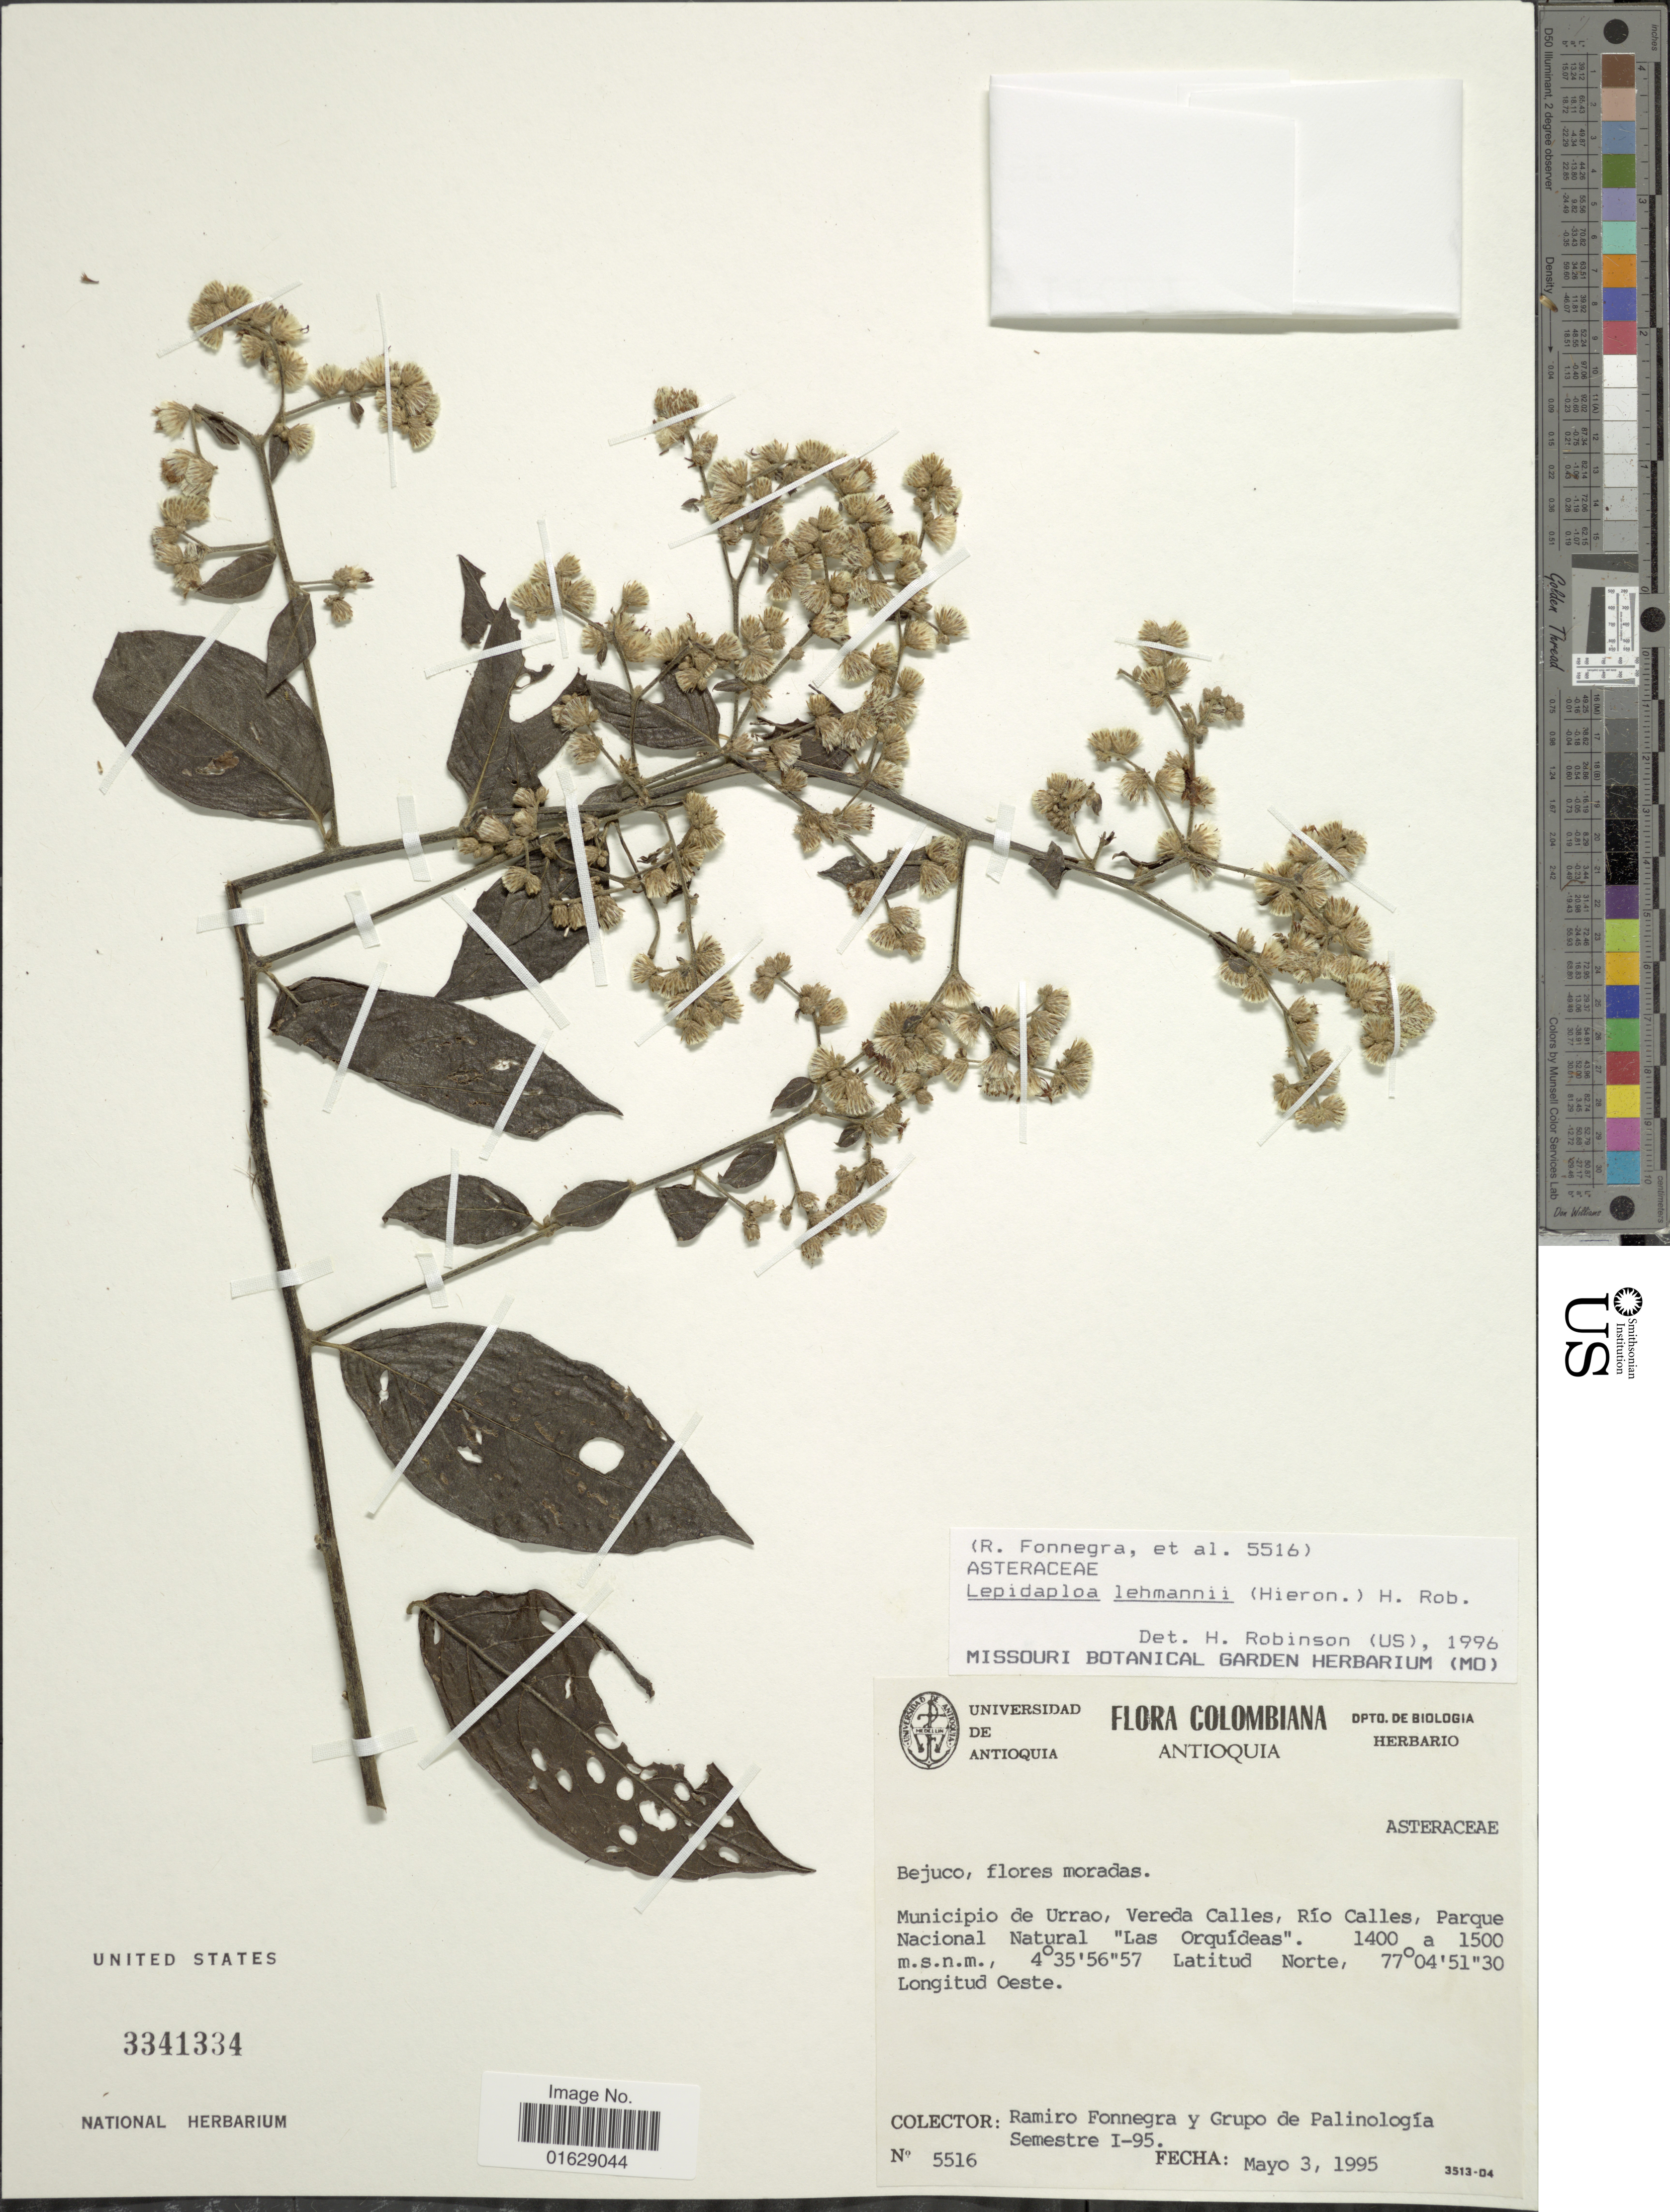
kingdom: Plantae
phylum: Tracheophyta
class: Magnoliopsida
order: Asterales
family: Asteraceae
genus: Lepidaploa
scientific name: Lepidaploa lehmannii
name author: (Hieron.) H. Rob.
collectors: R. Fonnegra G. & Grupo de Palinología Semestre I-95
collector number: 5516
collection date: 1995-05-03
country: Colombia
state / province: Antioquia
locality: Municipio de Urrao, Vereda Calles, Vereda Calles, Rio Calles, Parque Nacional Natural 'Las Orquideas'.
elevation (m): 1400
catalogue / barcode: US 3341334